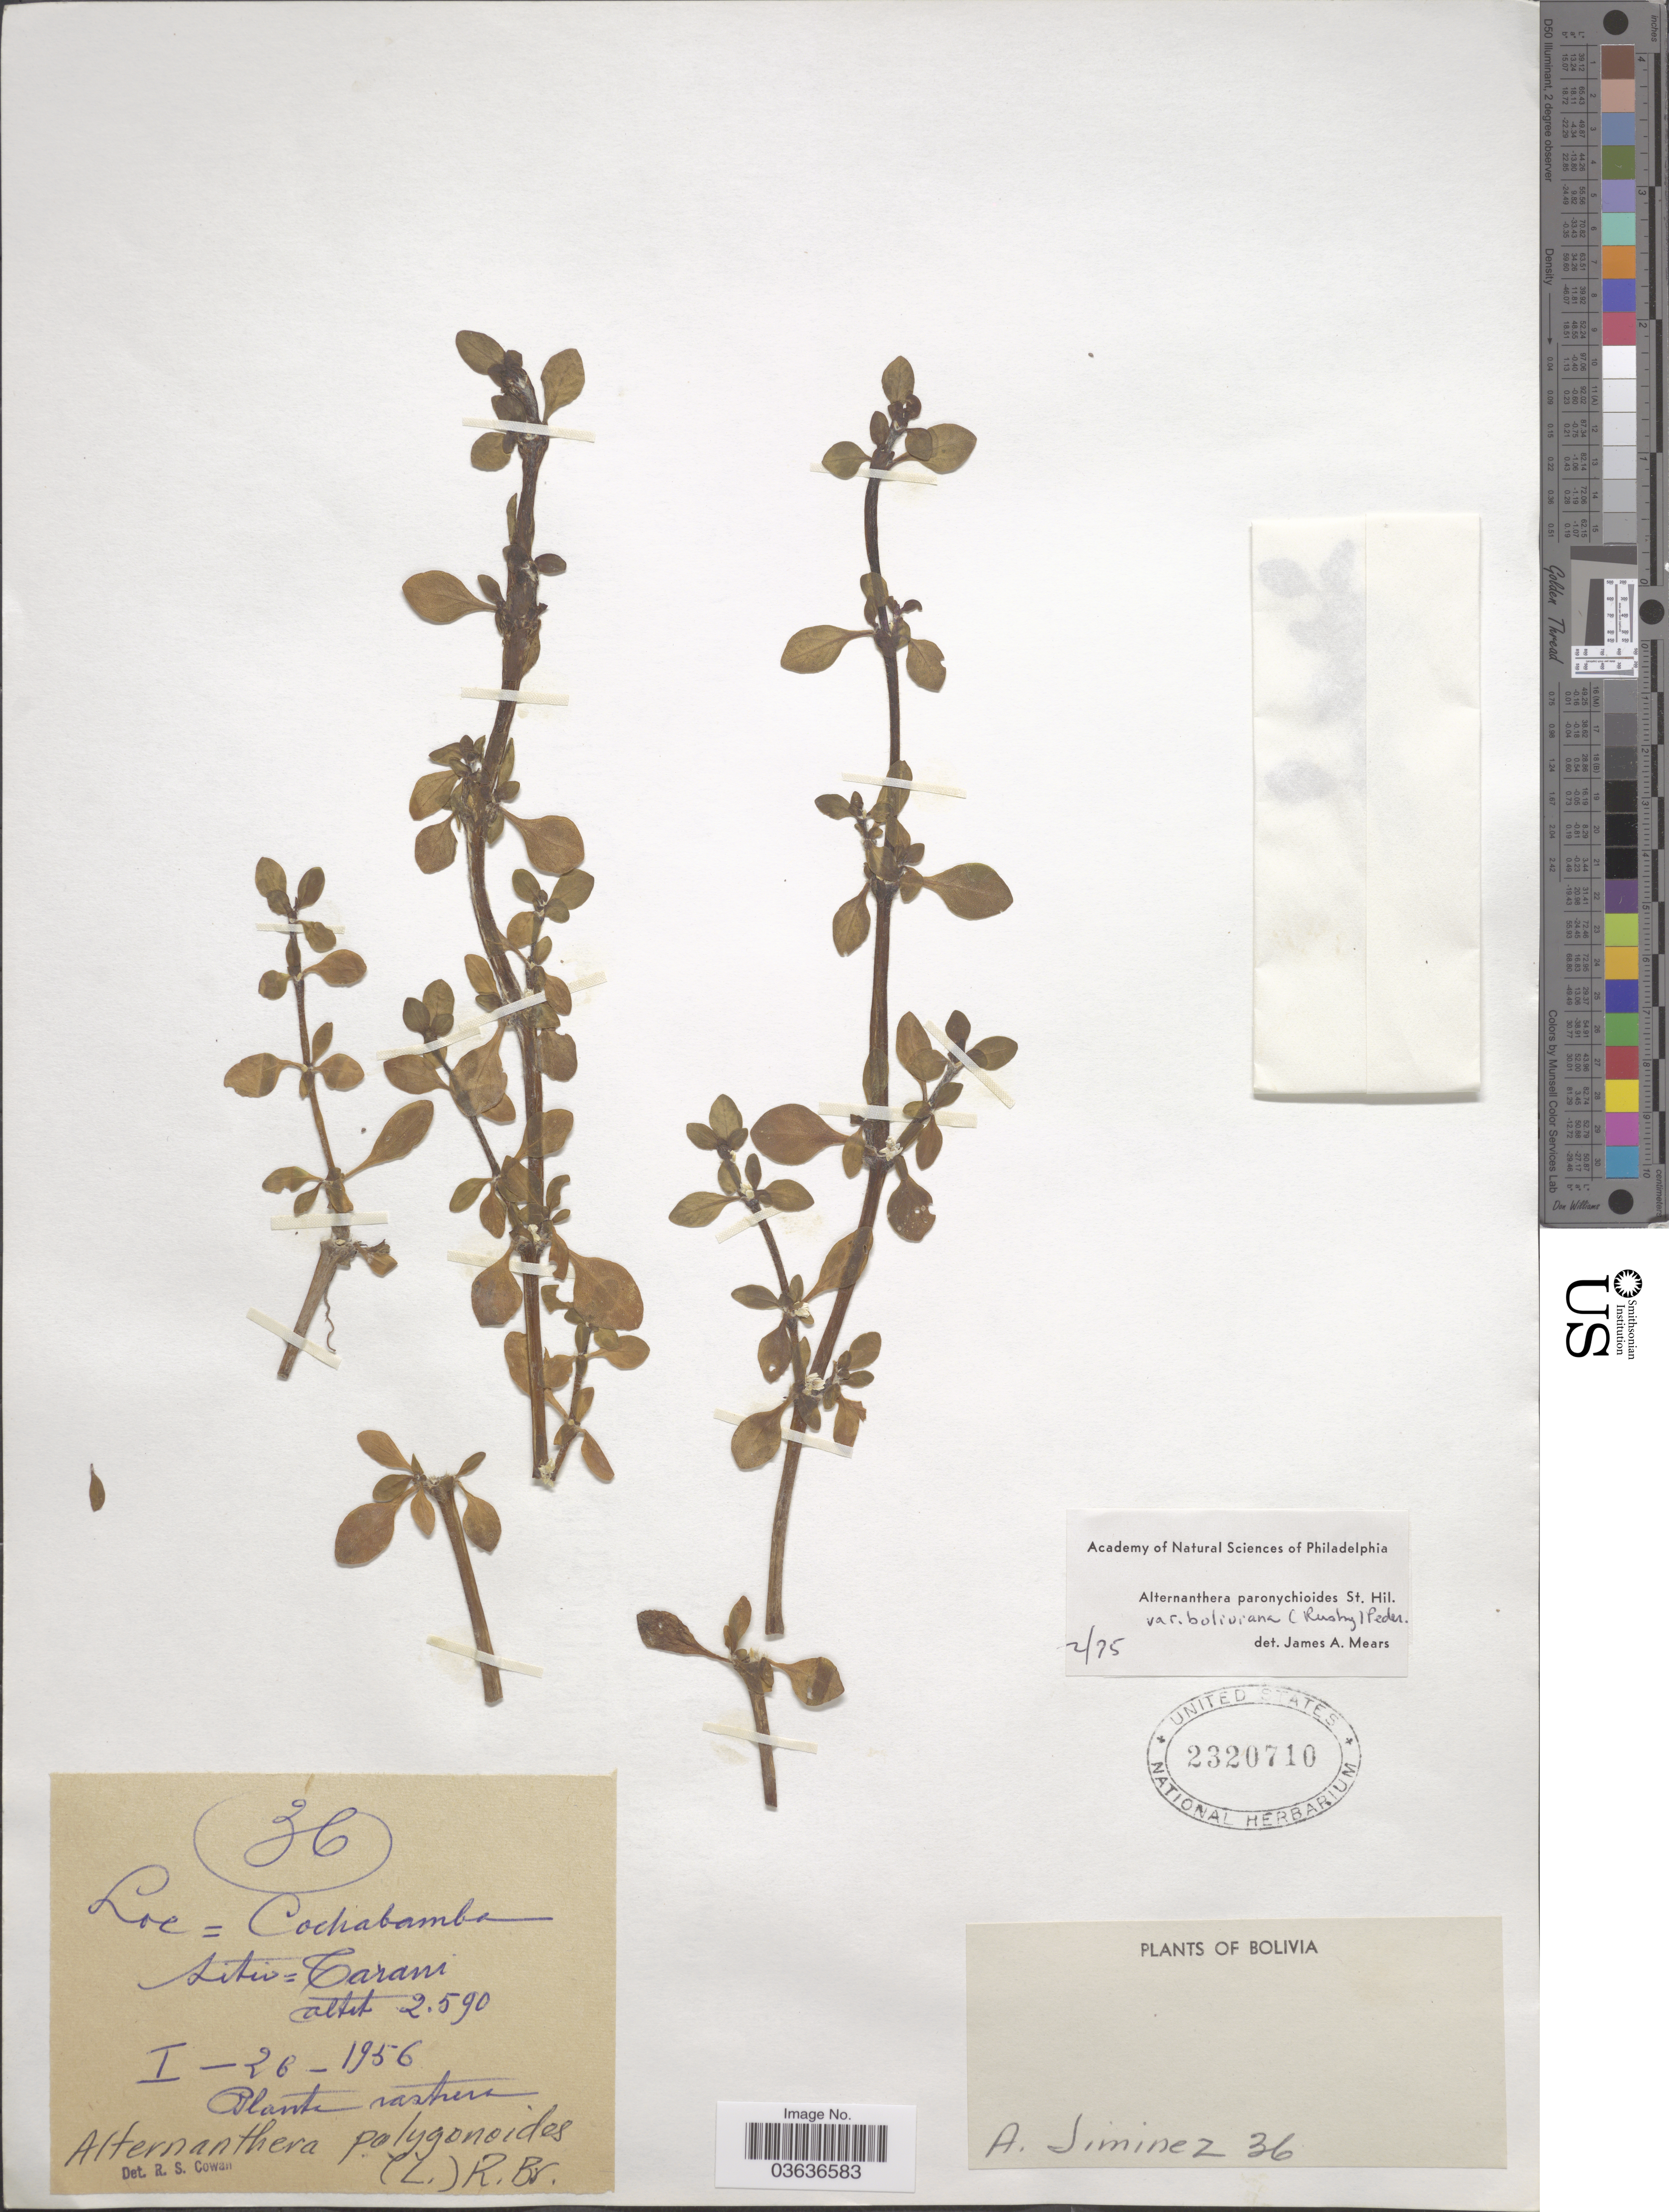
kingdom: Plantae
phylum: Tracheophyta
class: Magnoliopsida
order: Caryophyllales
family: Amaranthaceae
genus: Alternanthera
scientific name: Alternanthera polygonoides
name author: (L.) R. Br. ex Sweet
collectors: A. Jimenez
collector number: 36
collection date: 1956-01-26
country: Bolivia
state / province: Cochabamba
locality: Sitio Carani.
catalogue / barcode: US 2320710